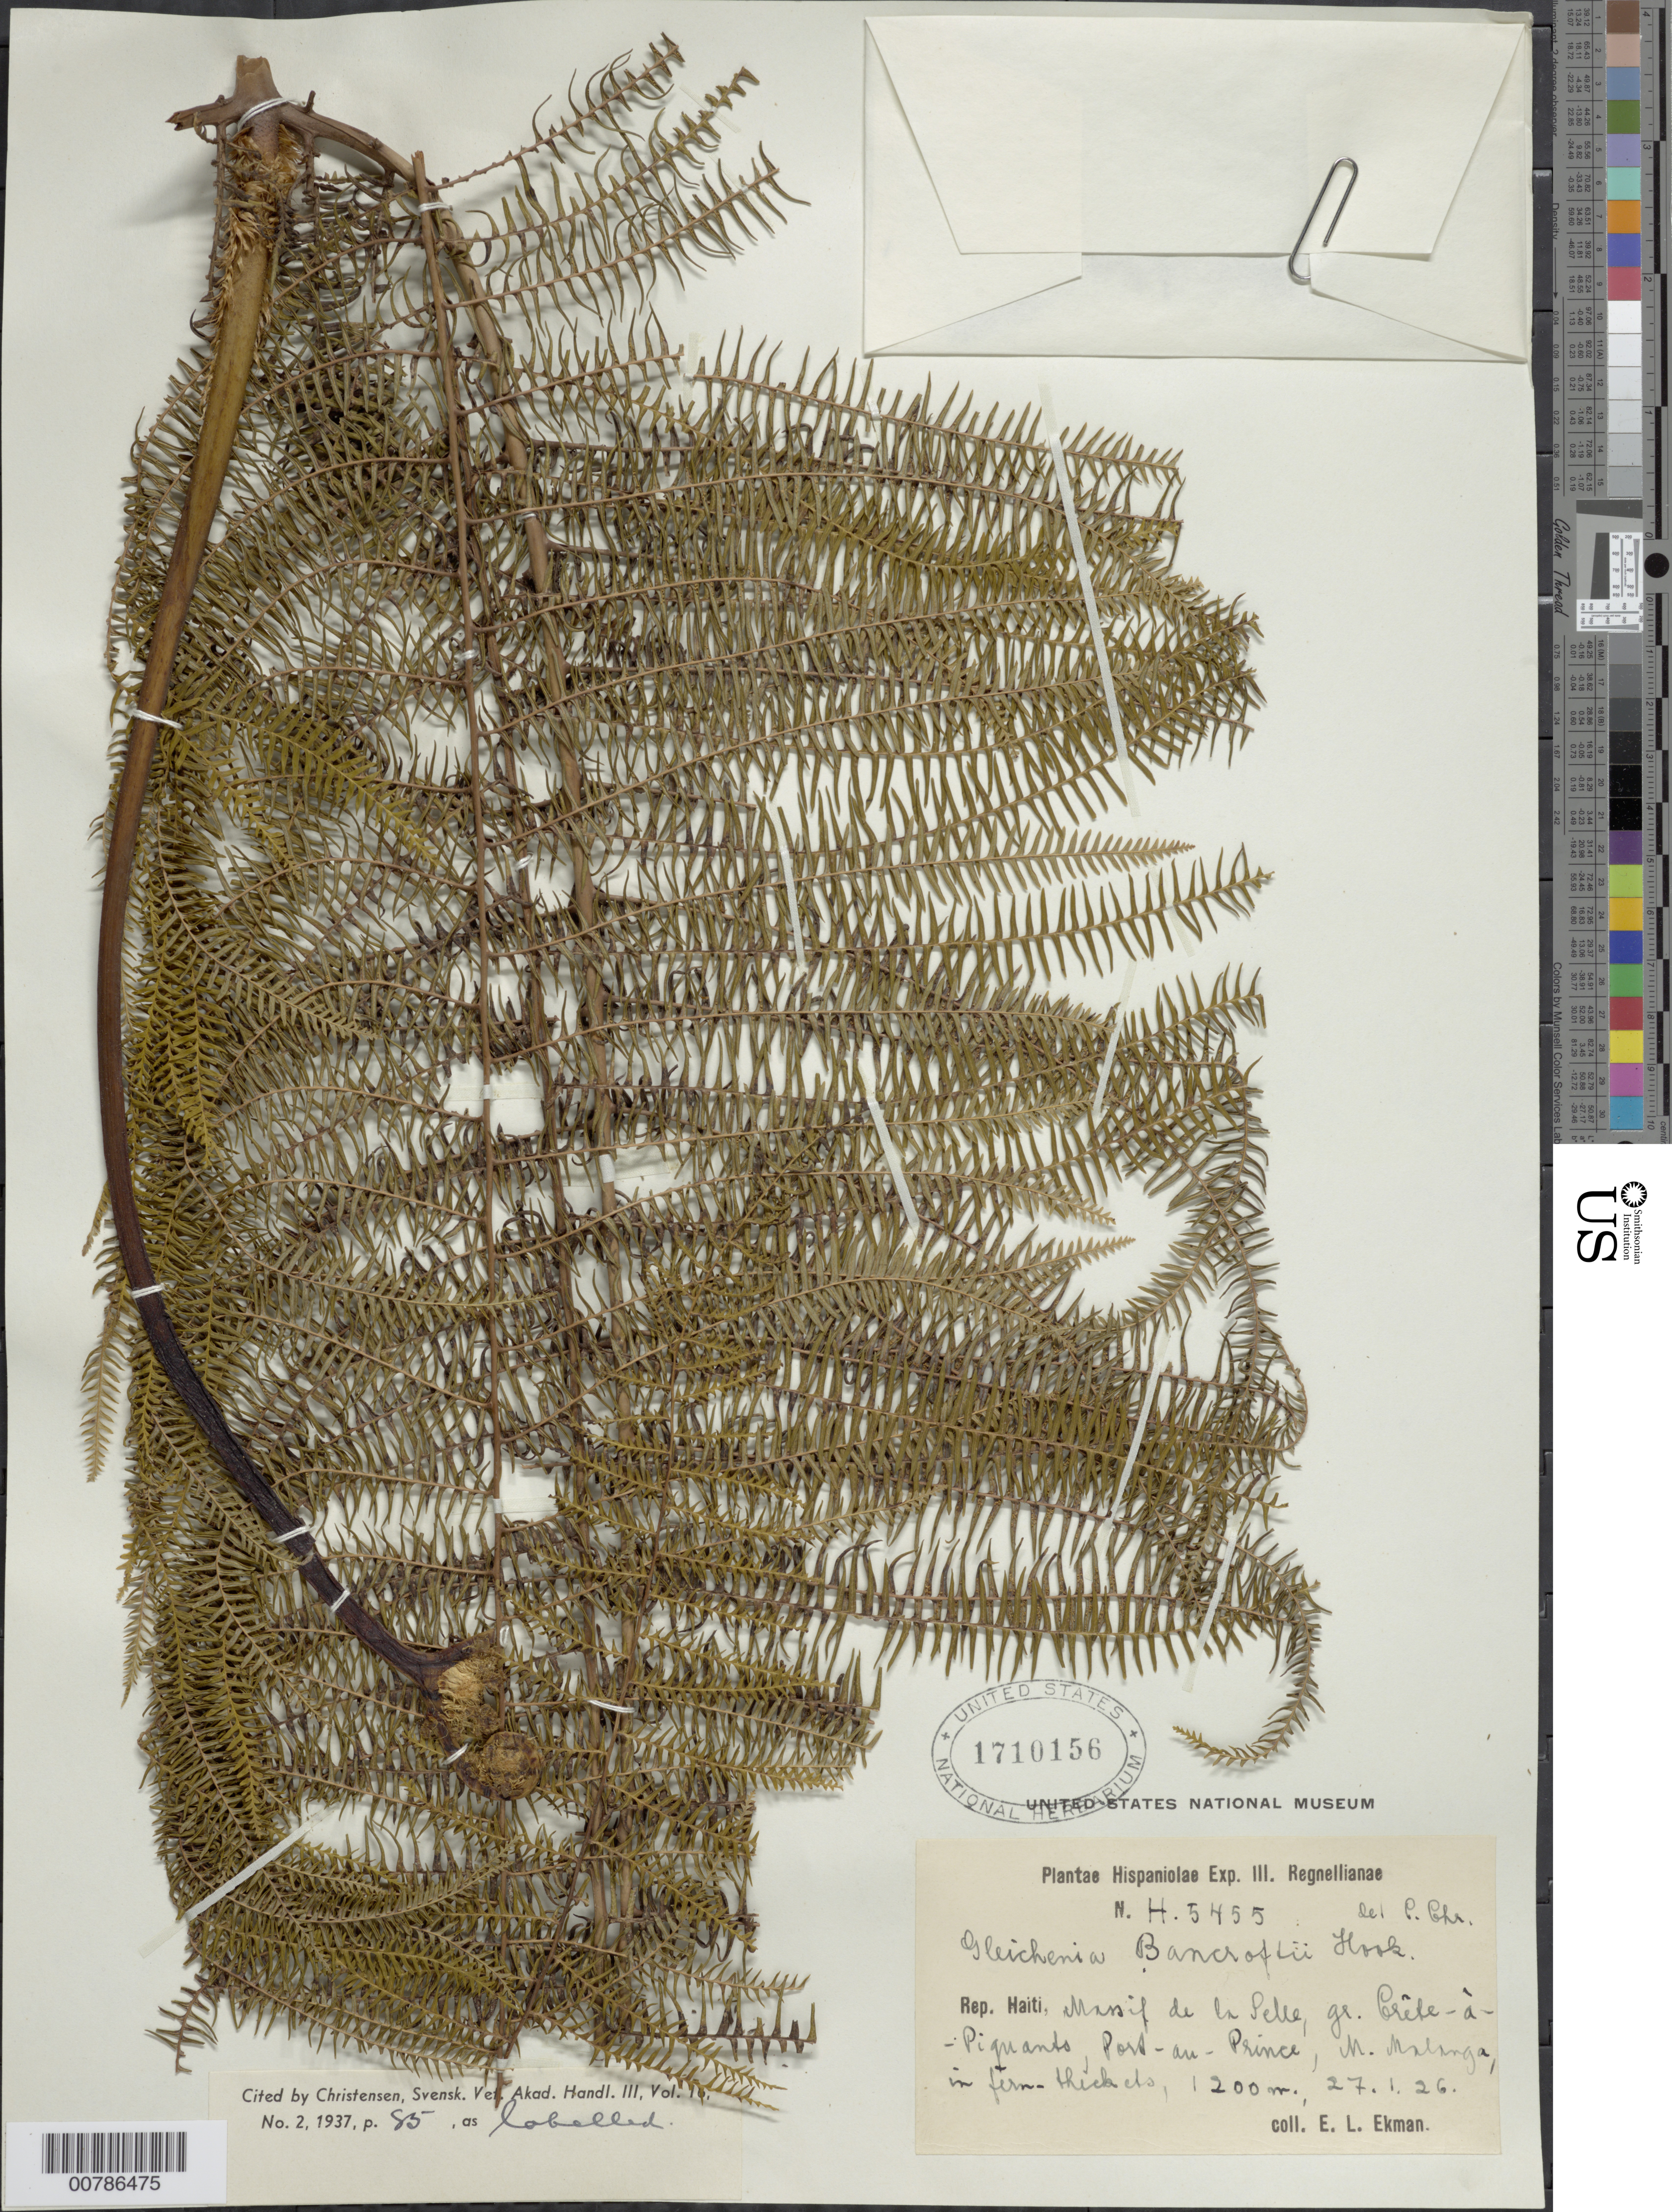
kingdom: Plantae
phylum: Tracheophyta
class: Polypodiopsida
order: Gleicheniales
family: Gleicheniaceae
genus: Diplopterygium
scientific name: Diplopterygium bancroftii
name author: (Hook.) A.R. Sm.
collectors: E. L. Ekman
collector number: H 5455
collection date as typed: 27 Jan 1926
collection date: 1926-01-27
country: Haiti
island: Hispaniola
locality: Massif de la Selle, gr. Crête-à-Piquanto, Port-au-Prince, M. Malanga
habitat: In fern thickets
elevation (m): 1200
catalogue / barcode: US 1710156